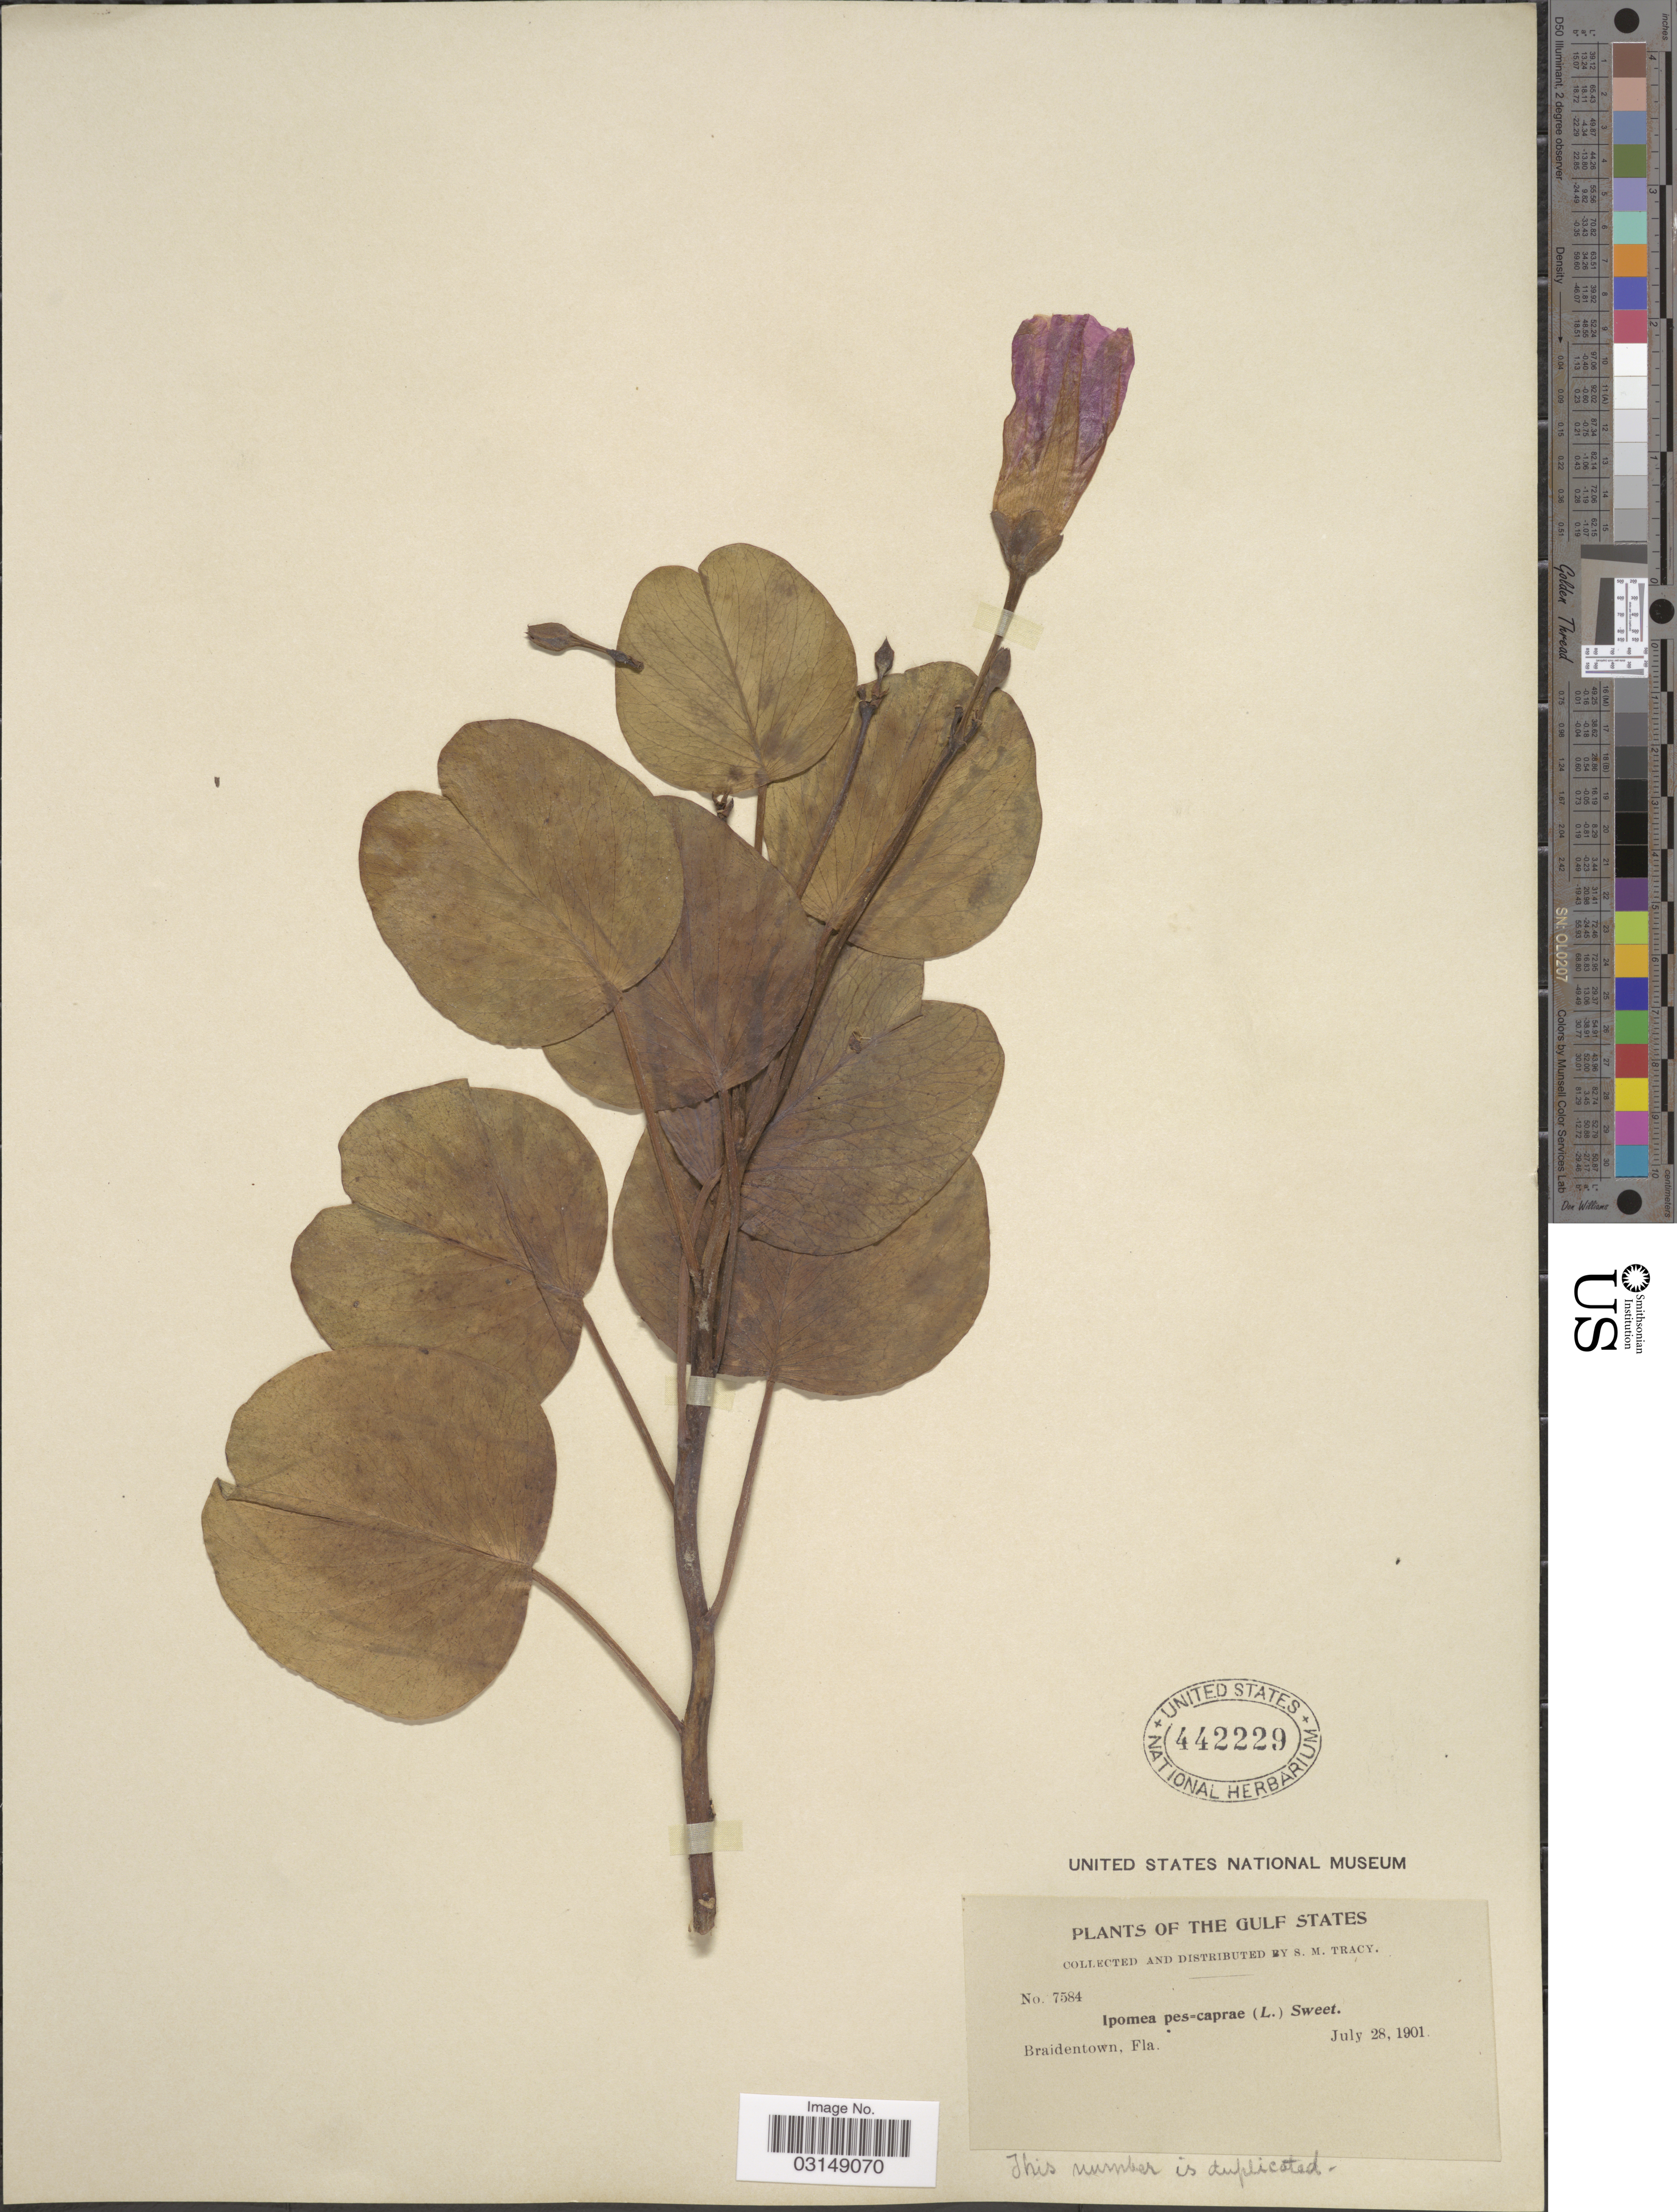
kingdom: Plantae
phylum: Tracheophyta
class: Magnoliopsida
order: Solanales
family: Convolvulaceae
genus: Ipomoea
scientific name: Ipomoea pes-caprae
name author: (L.) R. Br.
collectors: S. M. Tracy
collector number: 7584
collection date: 1901-07-28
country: United States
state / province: Florida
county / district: Manatee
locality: The Gulf States. Braidentown (present day: Bradenton)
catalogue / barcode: US 442229